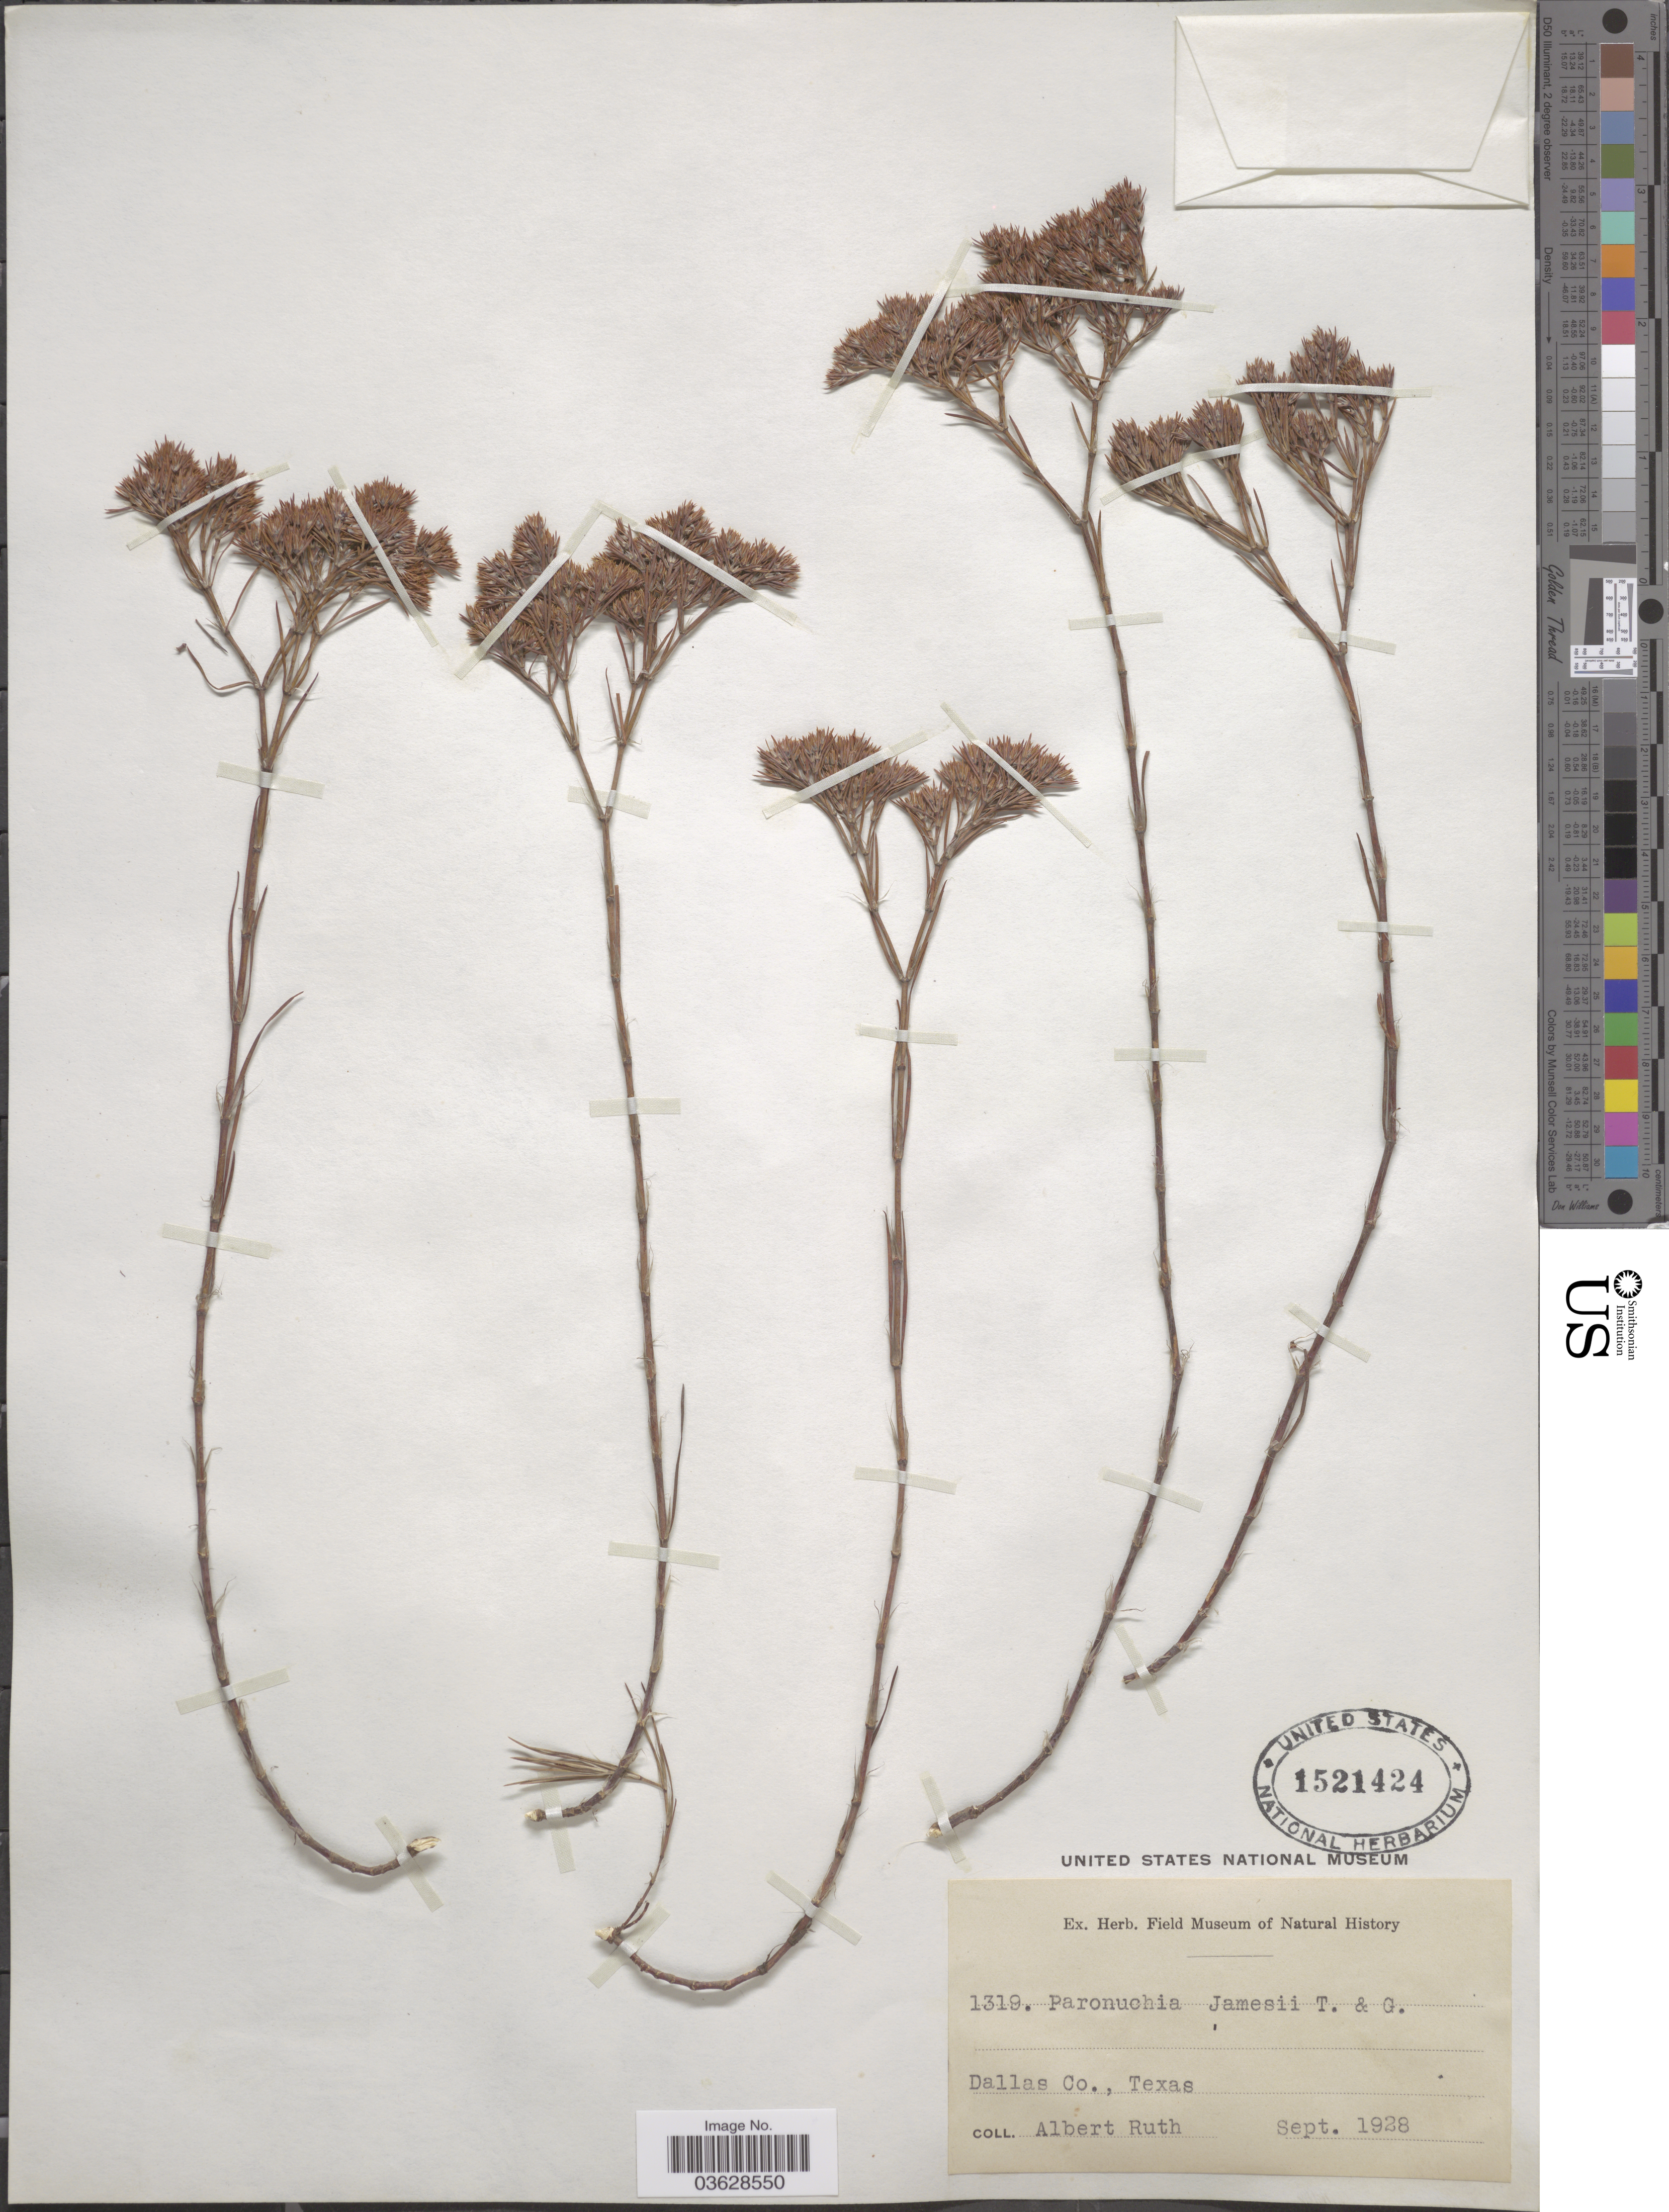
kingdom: Plantae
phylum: Tracheophyta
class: Magnoliopsida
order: Caryophyllales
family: Caryophyllaceae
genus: Paronychia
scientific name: Paronychia jamesii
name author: Torr. & A. Gray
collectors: A. Ruth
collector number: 1319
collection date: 1928-09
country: United States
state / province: Texas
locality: Dallas Co.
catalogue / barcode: US 1521424